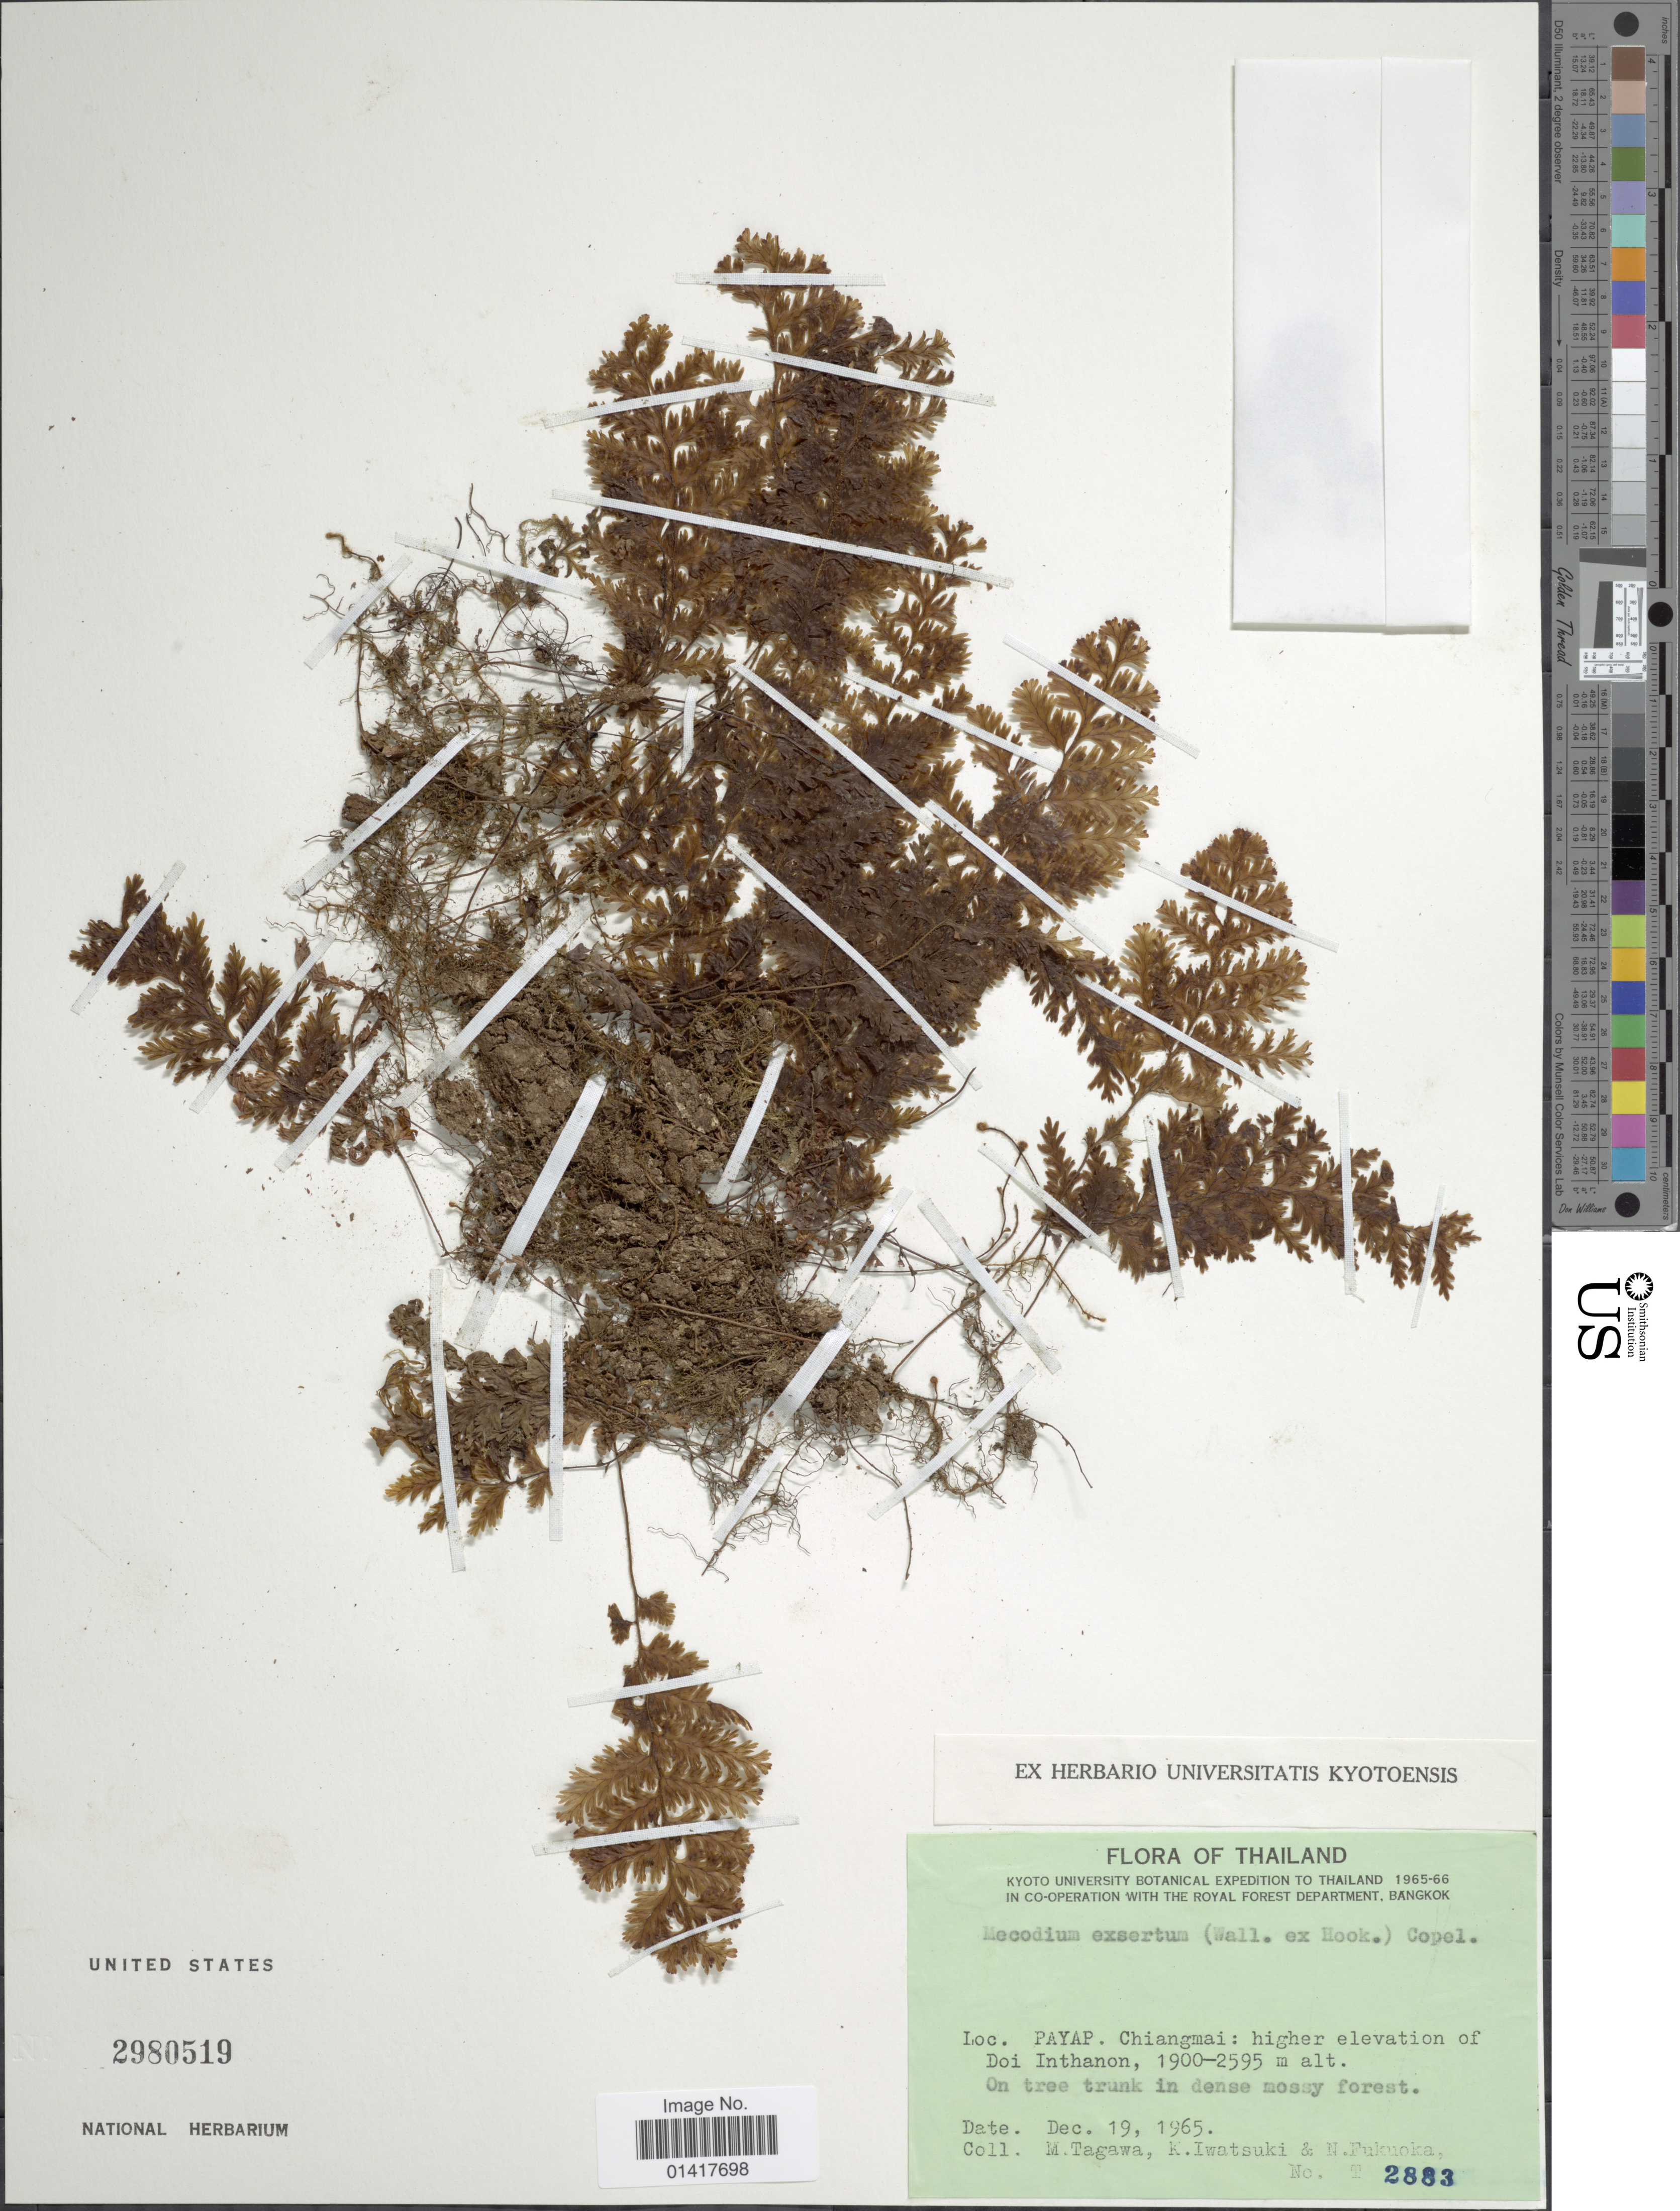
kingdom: Plantae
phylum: Tracheophyta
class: Polypodiopsida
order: Hymenophyllales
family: Hymenophyllaceae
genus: Hymenophyllum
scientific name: Hymenophyllum exsertum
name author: Wall. ex Hook.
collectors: M. Tagawa, K. Iwatsuki & N. Fukuoka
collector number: T 2883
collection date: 1965-12-19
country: Thailand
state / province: Chiang Mai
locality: Payap. Chiangmai: higher elevation of Doi Inthanon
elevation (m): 1900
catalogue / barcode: US 2980519